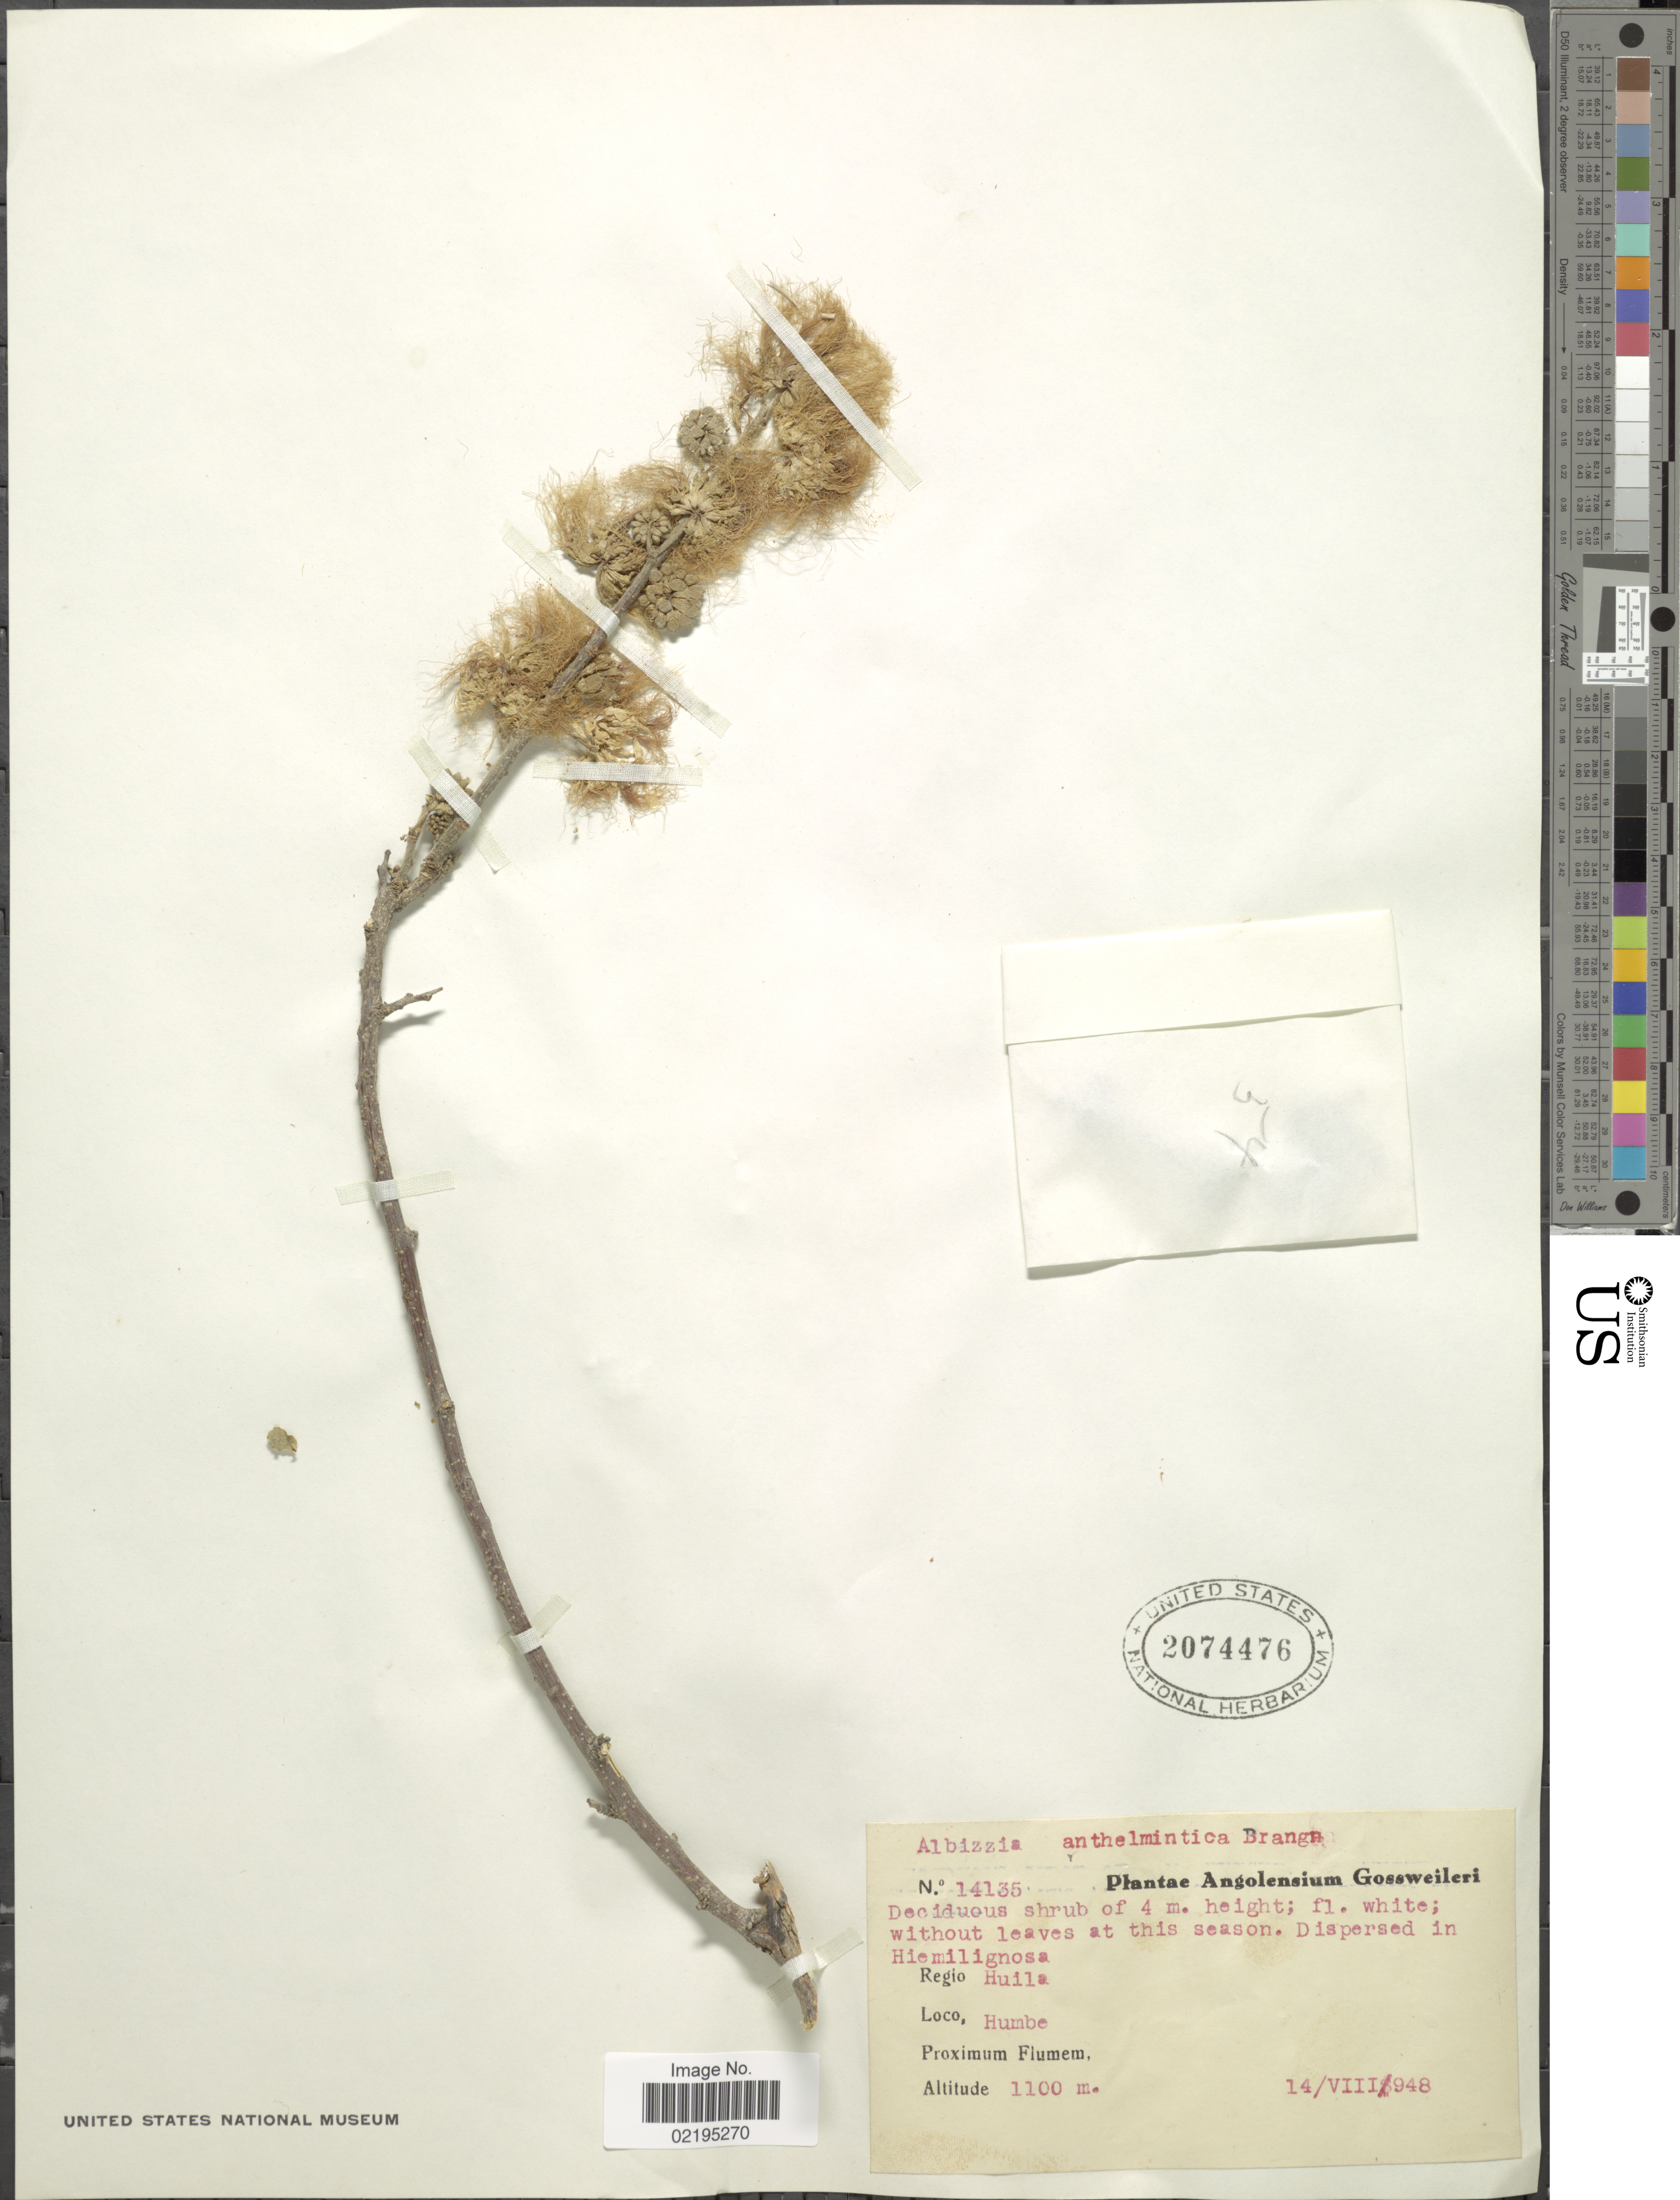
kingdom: Plantae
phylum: Tracheophyta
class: Magnoliopsida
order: Fabales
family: Fabaceae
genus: Albizia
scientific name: Albizia anthelmintica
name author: Brongn.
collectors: Gossweiler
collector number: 14135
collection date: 1948-08-14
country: Angola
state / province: Huila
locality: Humbe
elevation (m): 1100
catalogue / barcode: US 2074476